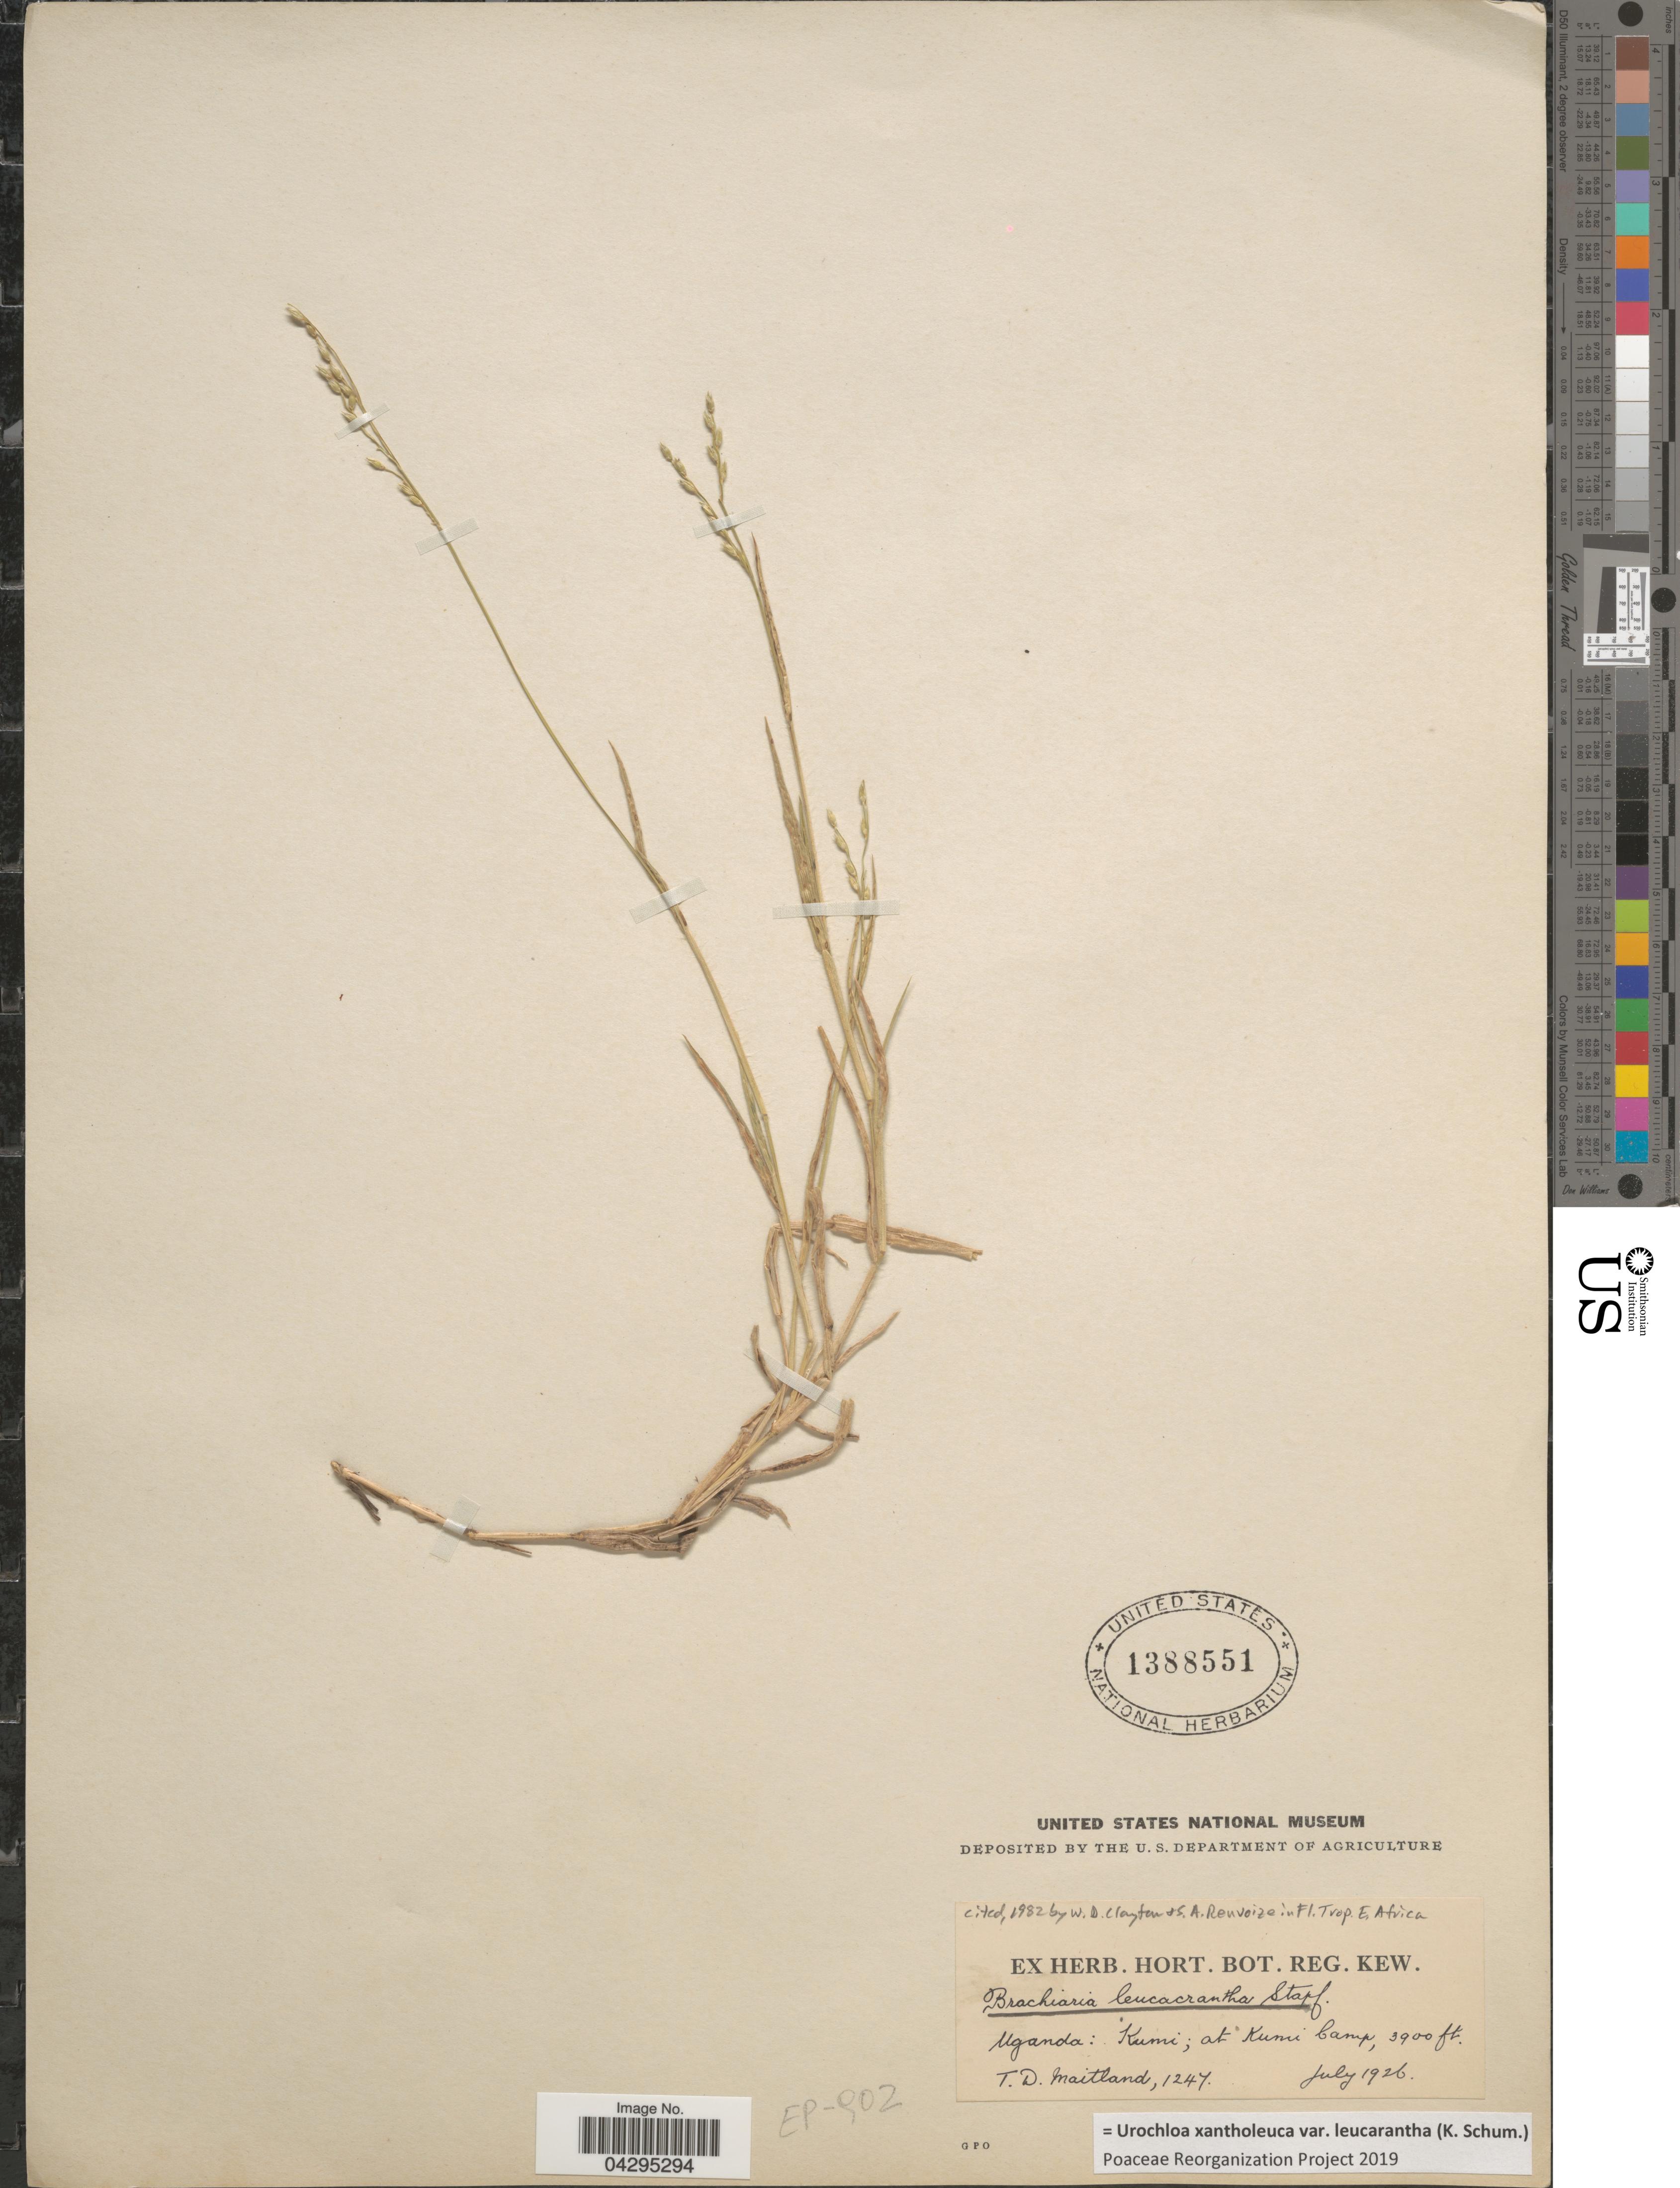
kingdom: Plantae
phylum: Tracheophyta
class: Liliopsida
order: Poales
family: Poaceae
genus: Urochloa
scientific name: Urochloa xantholeuca var. leucarantha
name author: (K. Schum.)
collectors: T. Maitland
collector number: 1247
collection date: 1926-07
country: Uganda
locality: Kumi, at Kumi Camp.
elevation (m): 1189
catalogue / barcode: US 1388551